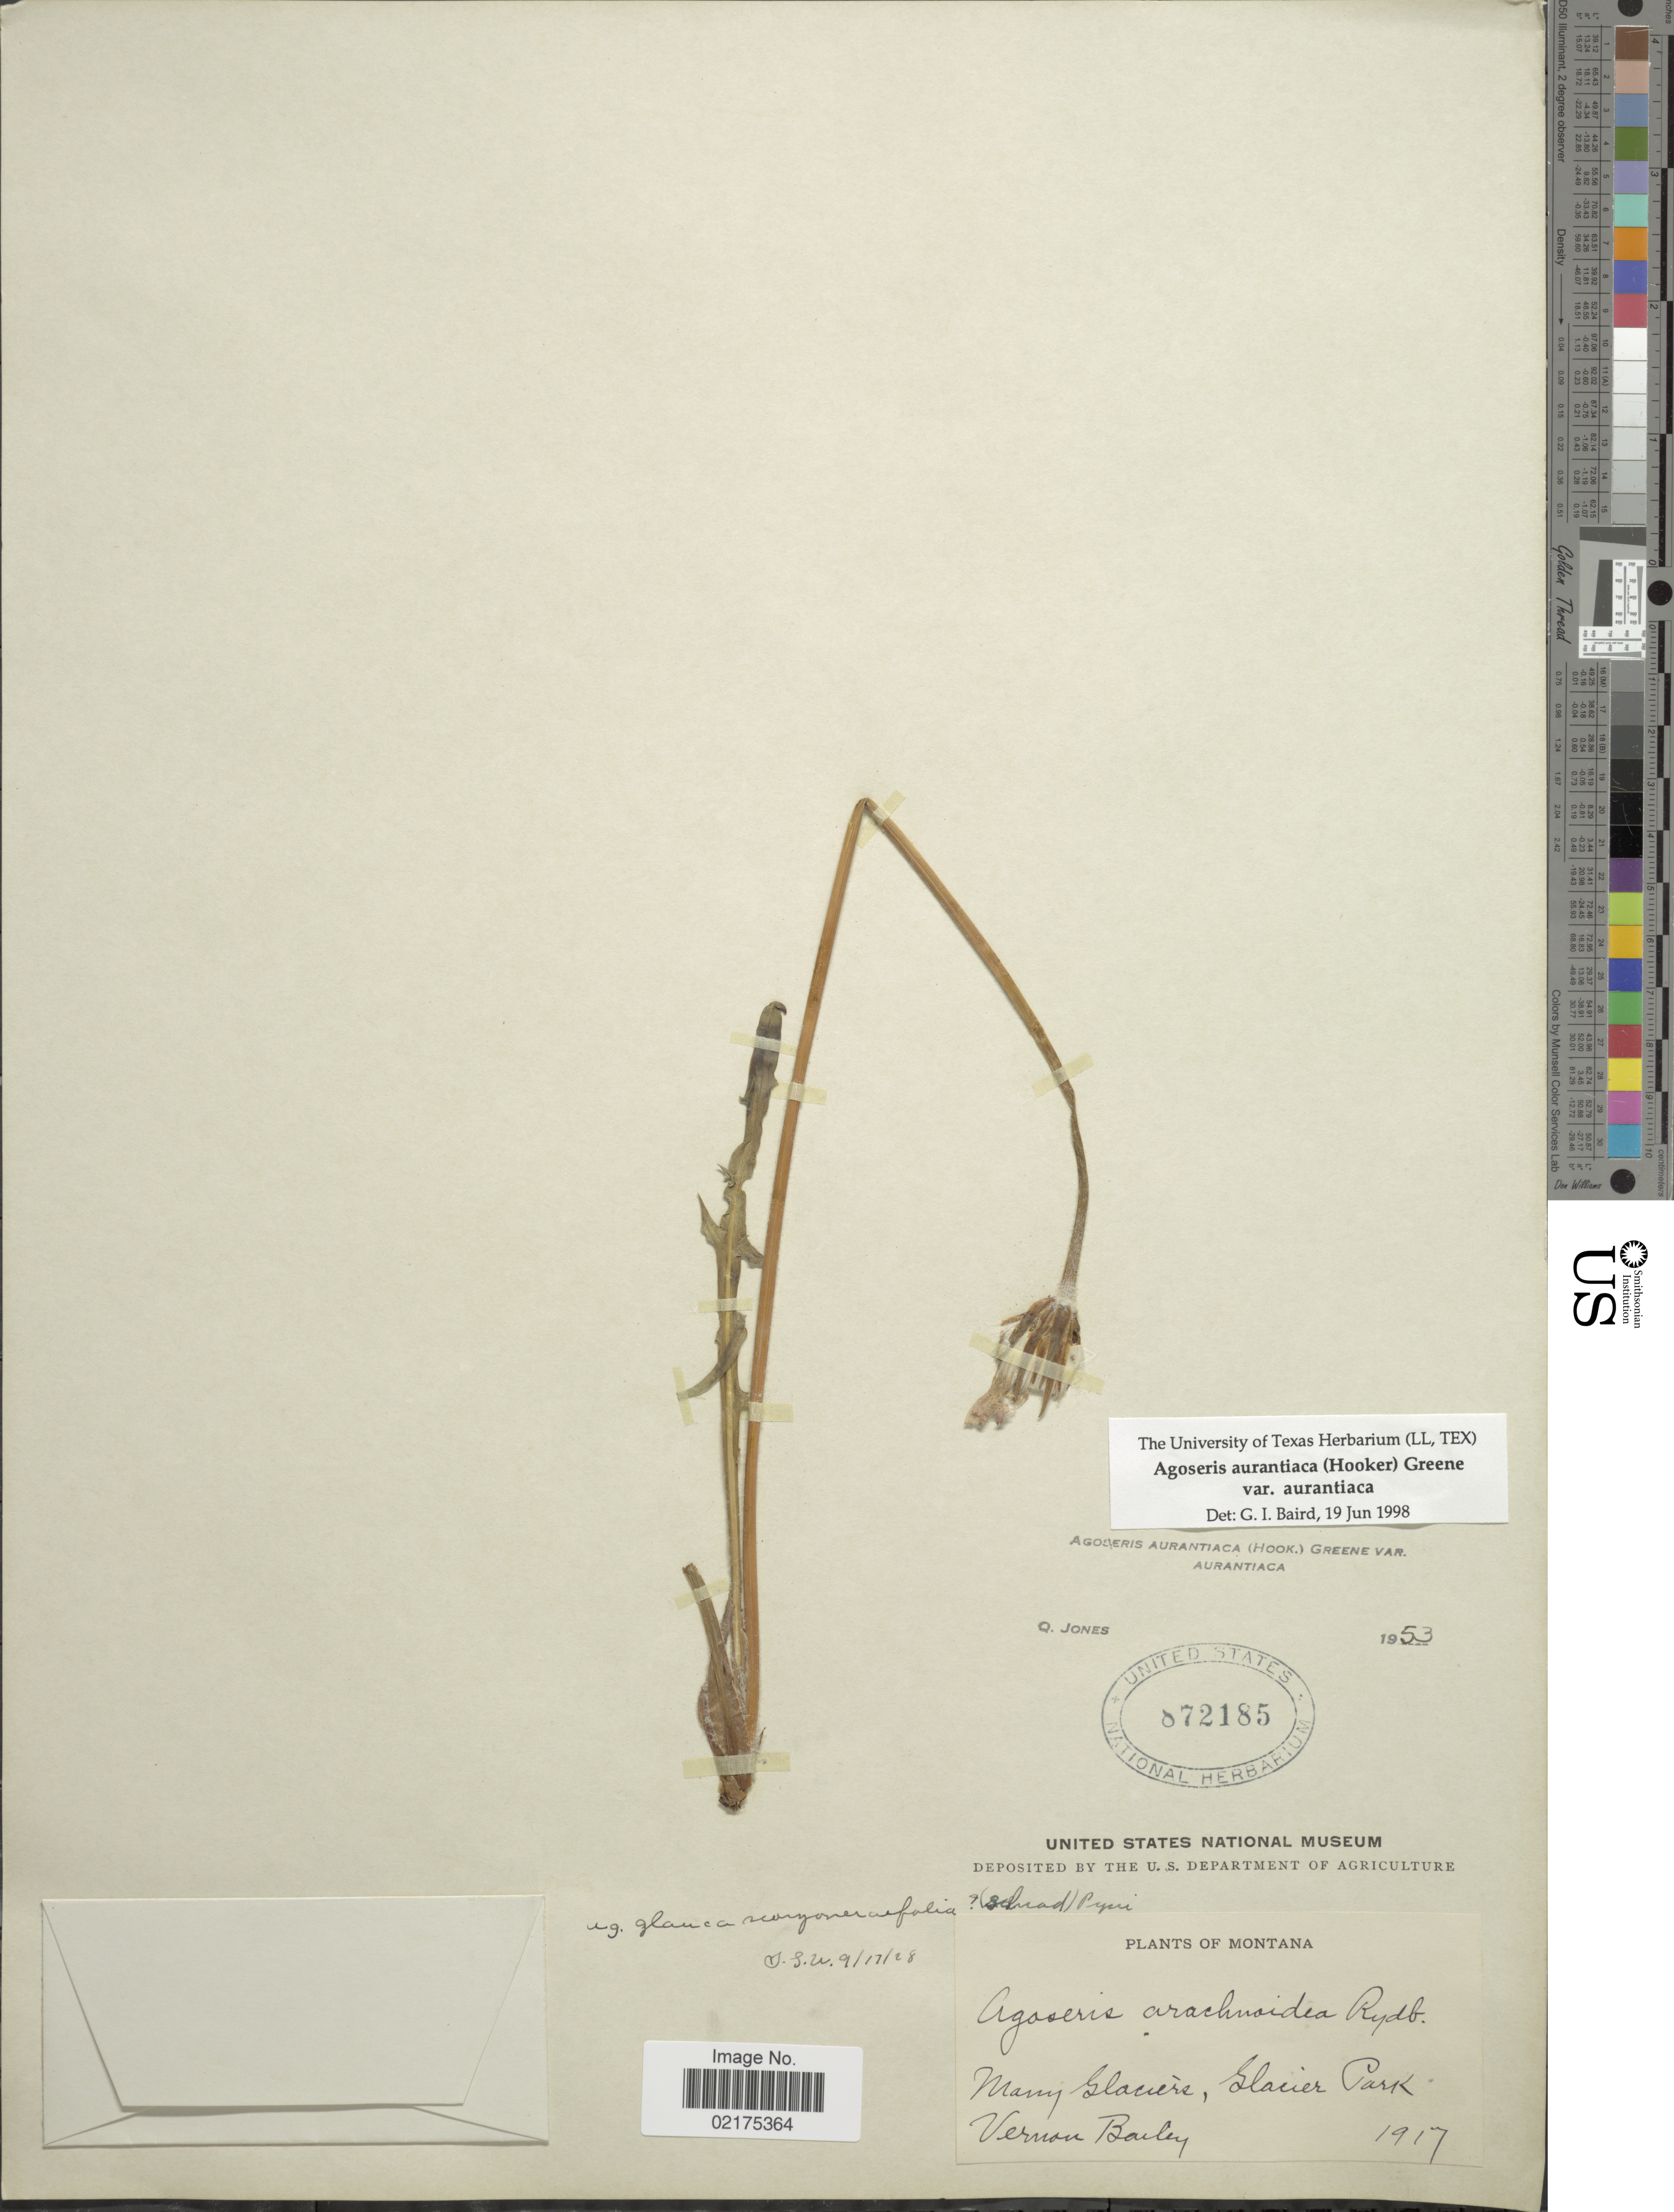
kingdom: Plantae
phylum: Tracheophyta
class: Magnoliopsida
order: Asterales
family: Asteraceae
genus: Agoseris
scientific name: Agoseris aurantiaca var. aurantiaca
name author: (Hook.) Greene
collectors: V. O. Bailey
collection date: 1917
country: United States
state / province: Montana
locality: Many Glaciers. Glacier Park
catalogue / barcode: US 872185